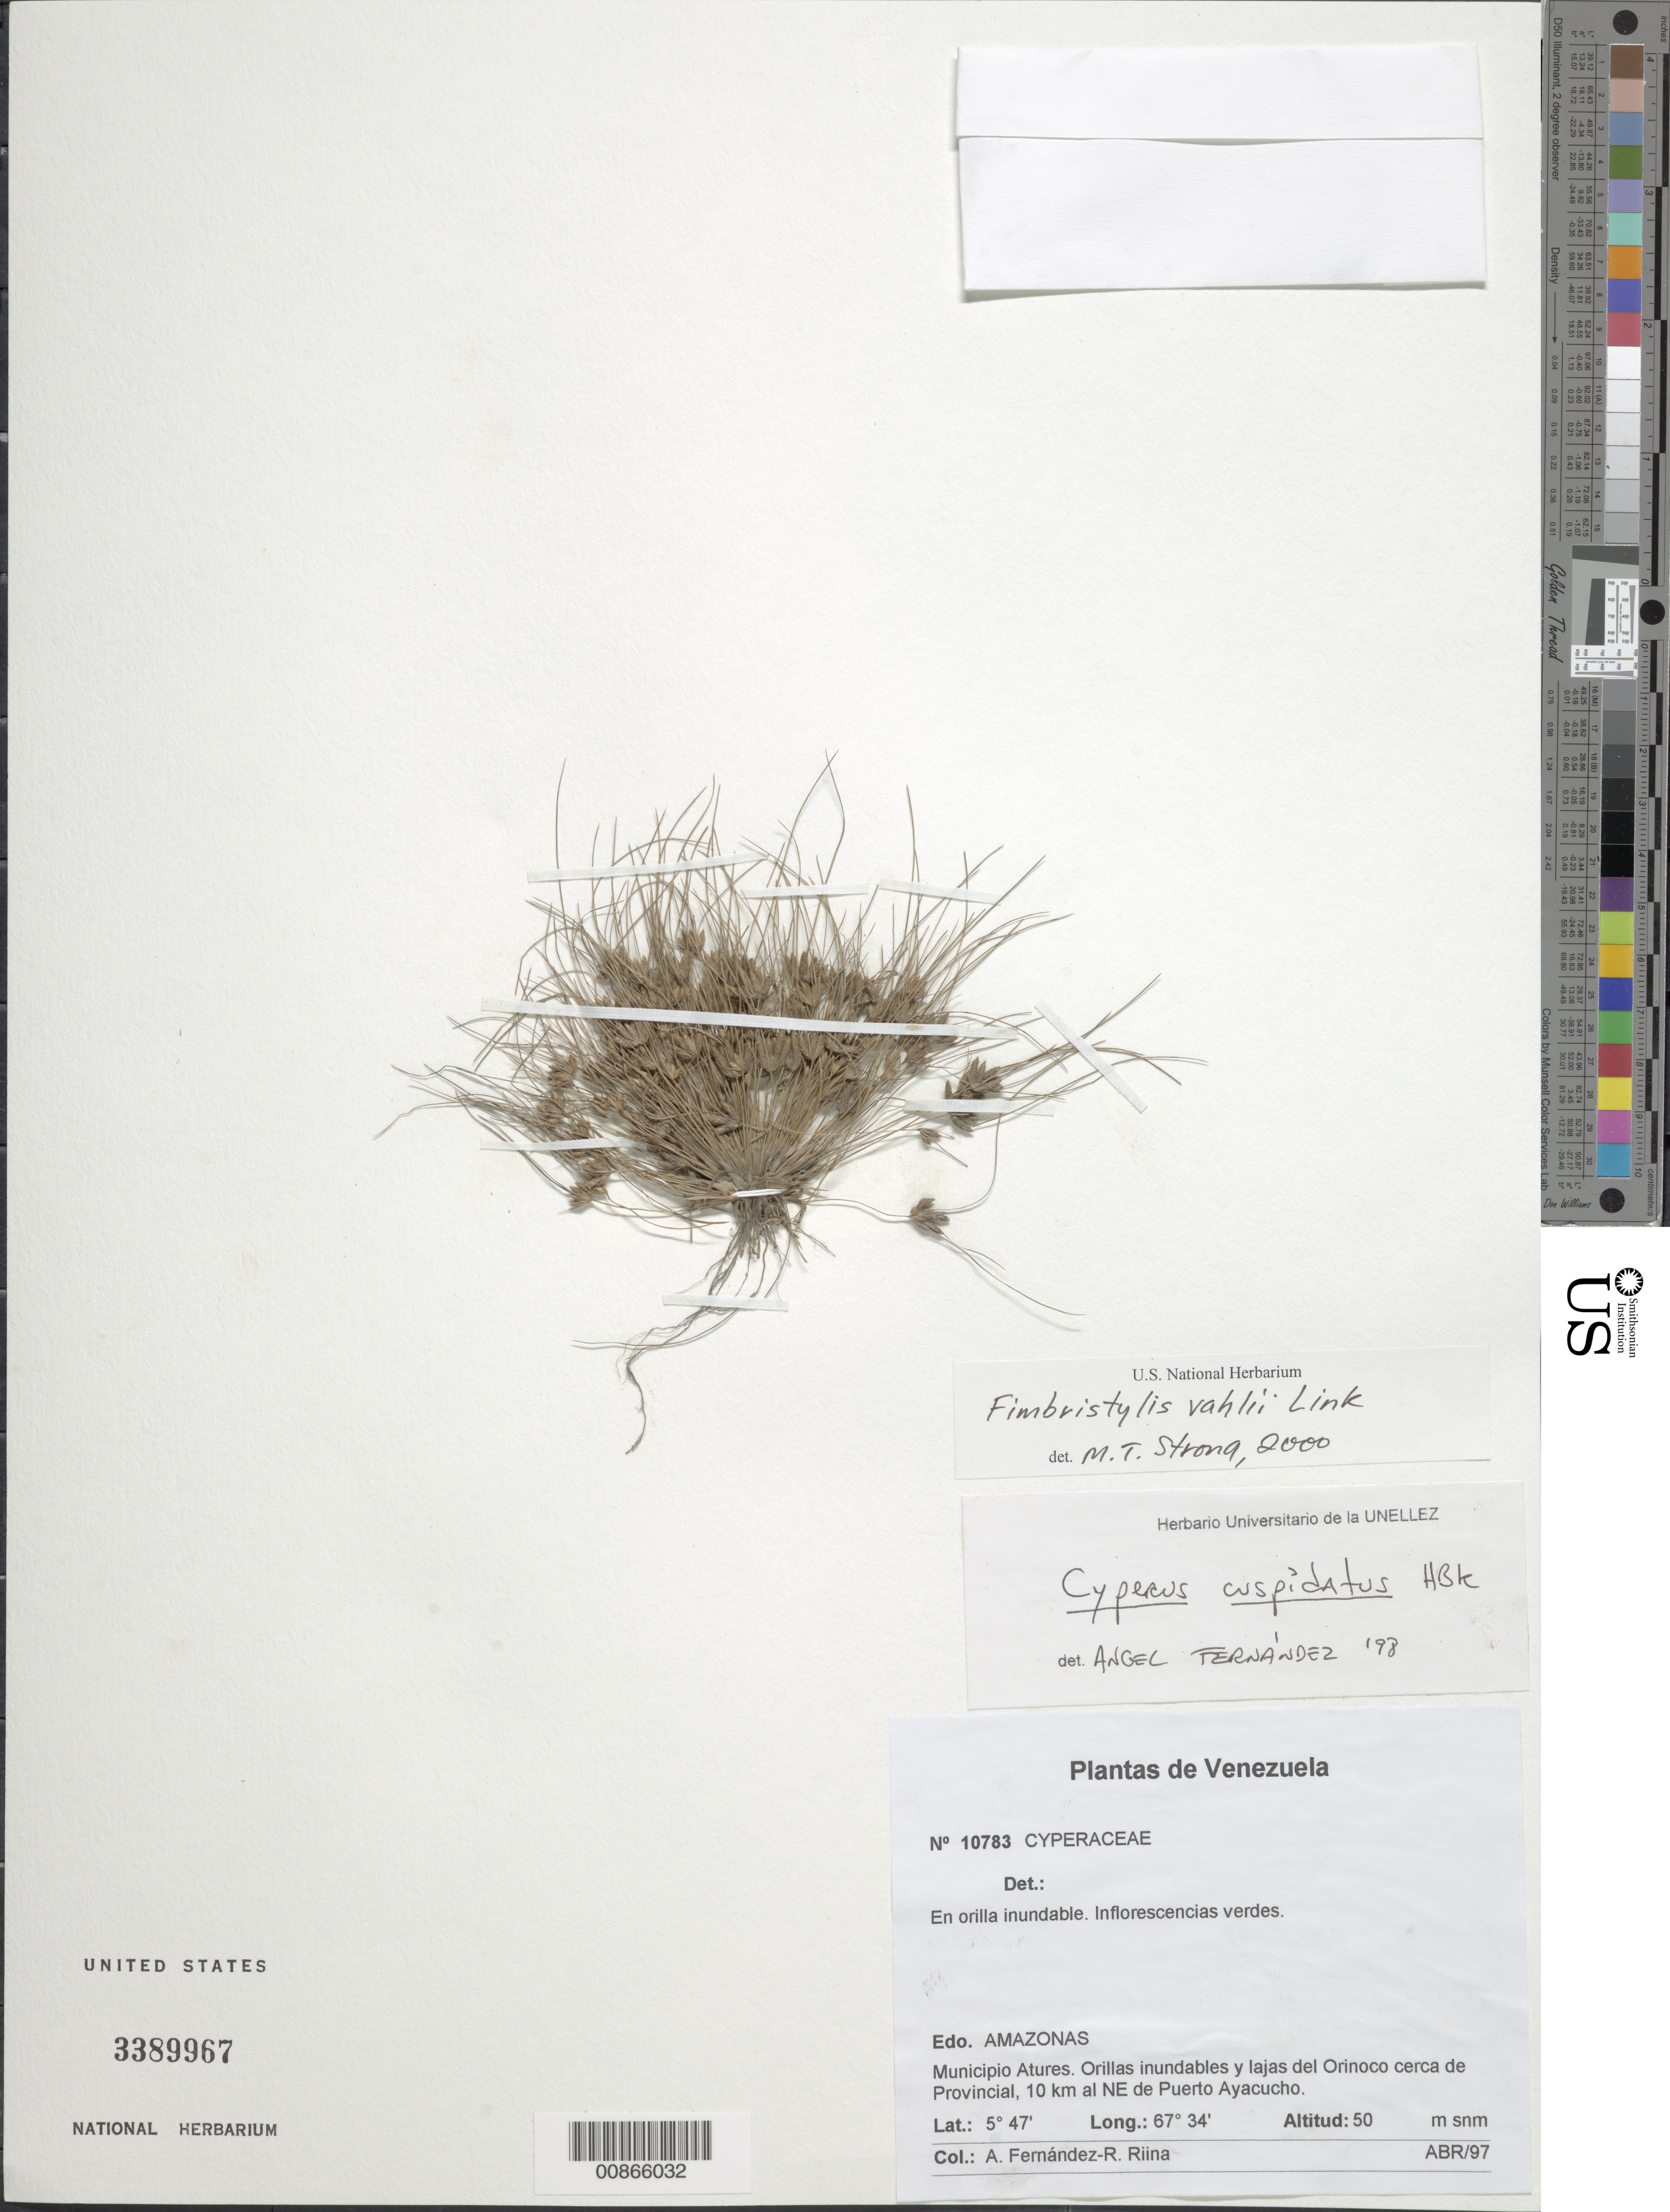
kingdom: Plantae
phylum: Tracheophyta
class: Liliopsida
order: Poales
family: Cyperaceae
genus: Fimbristylis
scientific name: Fimbristylis vahlii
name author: (Lam.) Link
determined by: Strong, M. T., (US), Smithsonian Institution - National Museum of Natural History (UNITED STATES)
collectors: A. Fernández & R. Riina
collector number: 10783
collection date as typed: Apr-97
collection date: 1997-04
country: Venezuela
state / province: Amazonas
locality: Mun. Atures, Río Orinoco, cerca de Provincial, 10 km al NE de Puerto Ayacucho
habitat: Orilla inundable del rio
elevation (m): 50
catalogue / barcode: US 3389967